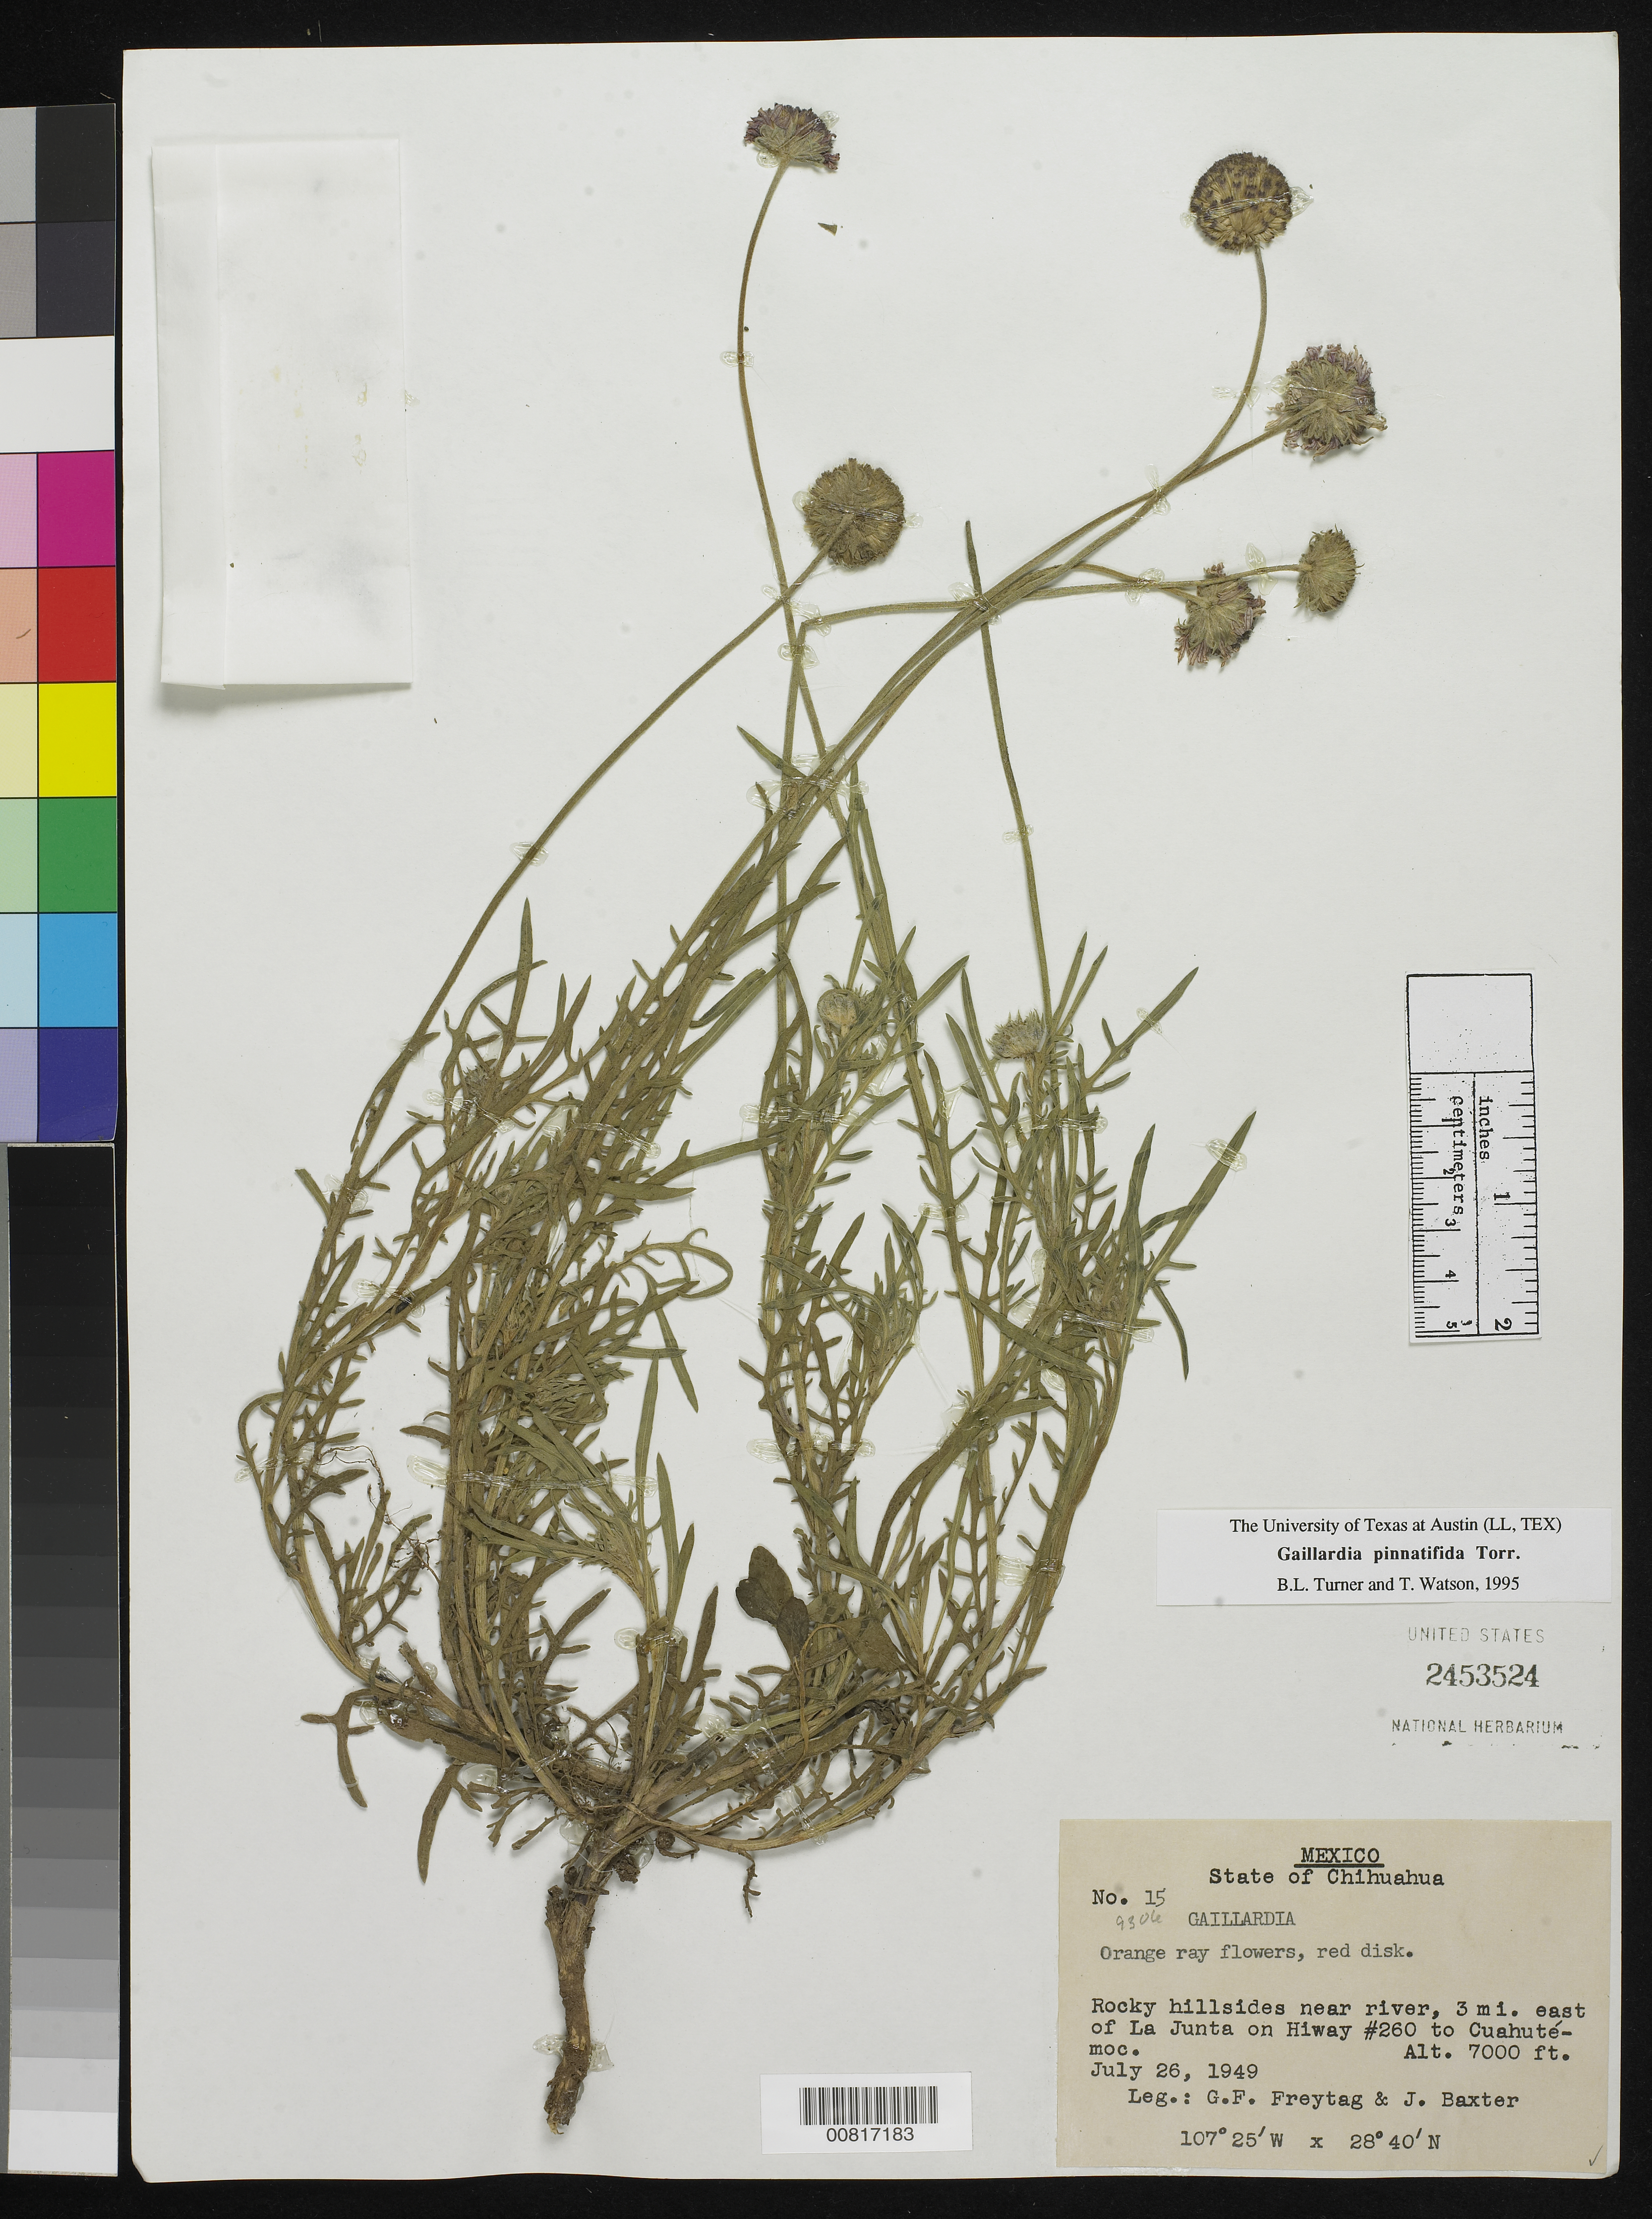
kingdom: Plantae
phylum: Tracheophyta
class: Magnoliopsida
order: Asterales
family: Asteraceae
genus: Gaillardia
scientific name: Gaillardia pinnatifida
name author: Torr.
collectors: G. F. Freytag & J. Baxter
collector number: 15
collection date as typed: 26 Jul 1949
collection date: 1949-07-26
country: Mexico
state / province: Chihuahua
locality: Rocky hillsides near river, 3 mi east of La Junta on Hwy 260 to Cuauhtémoc.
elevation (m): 2134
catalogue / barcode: US 2453524